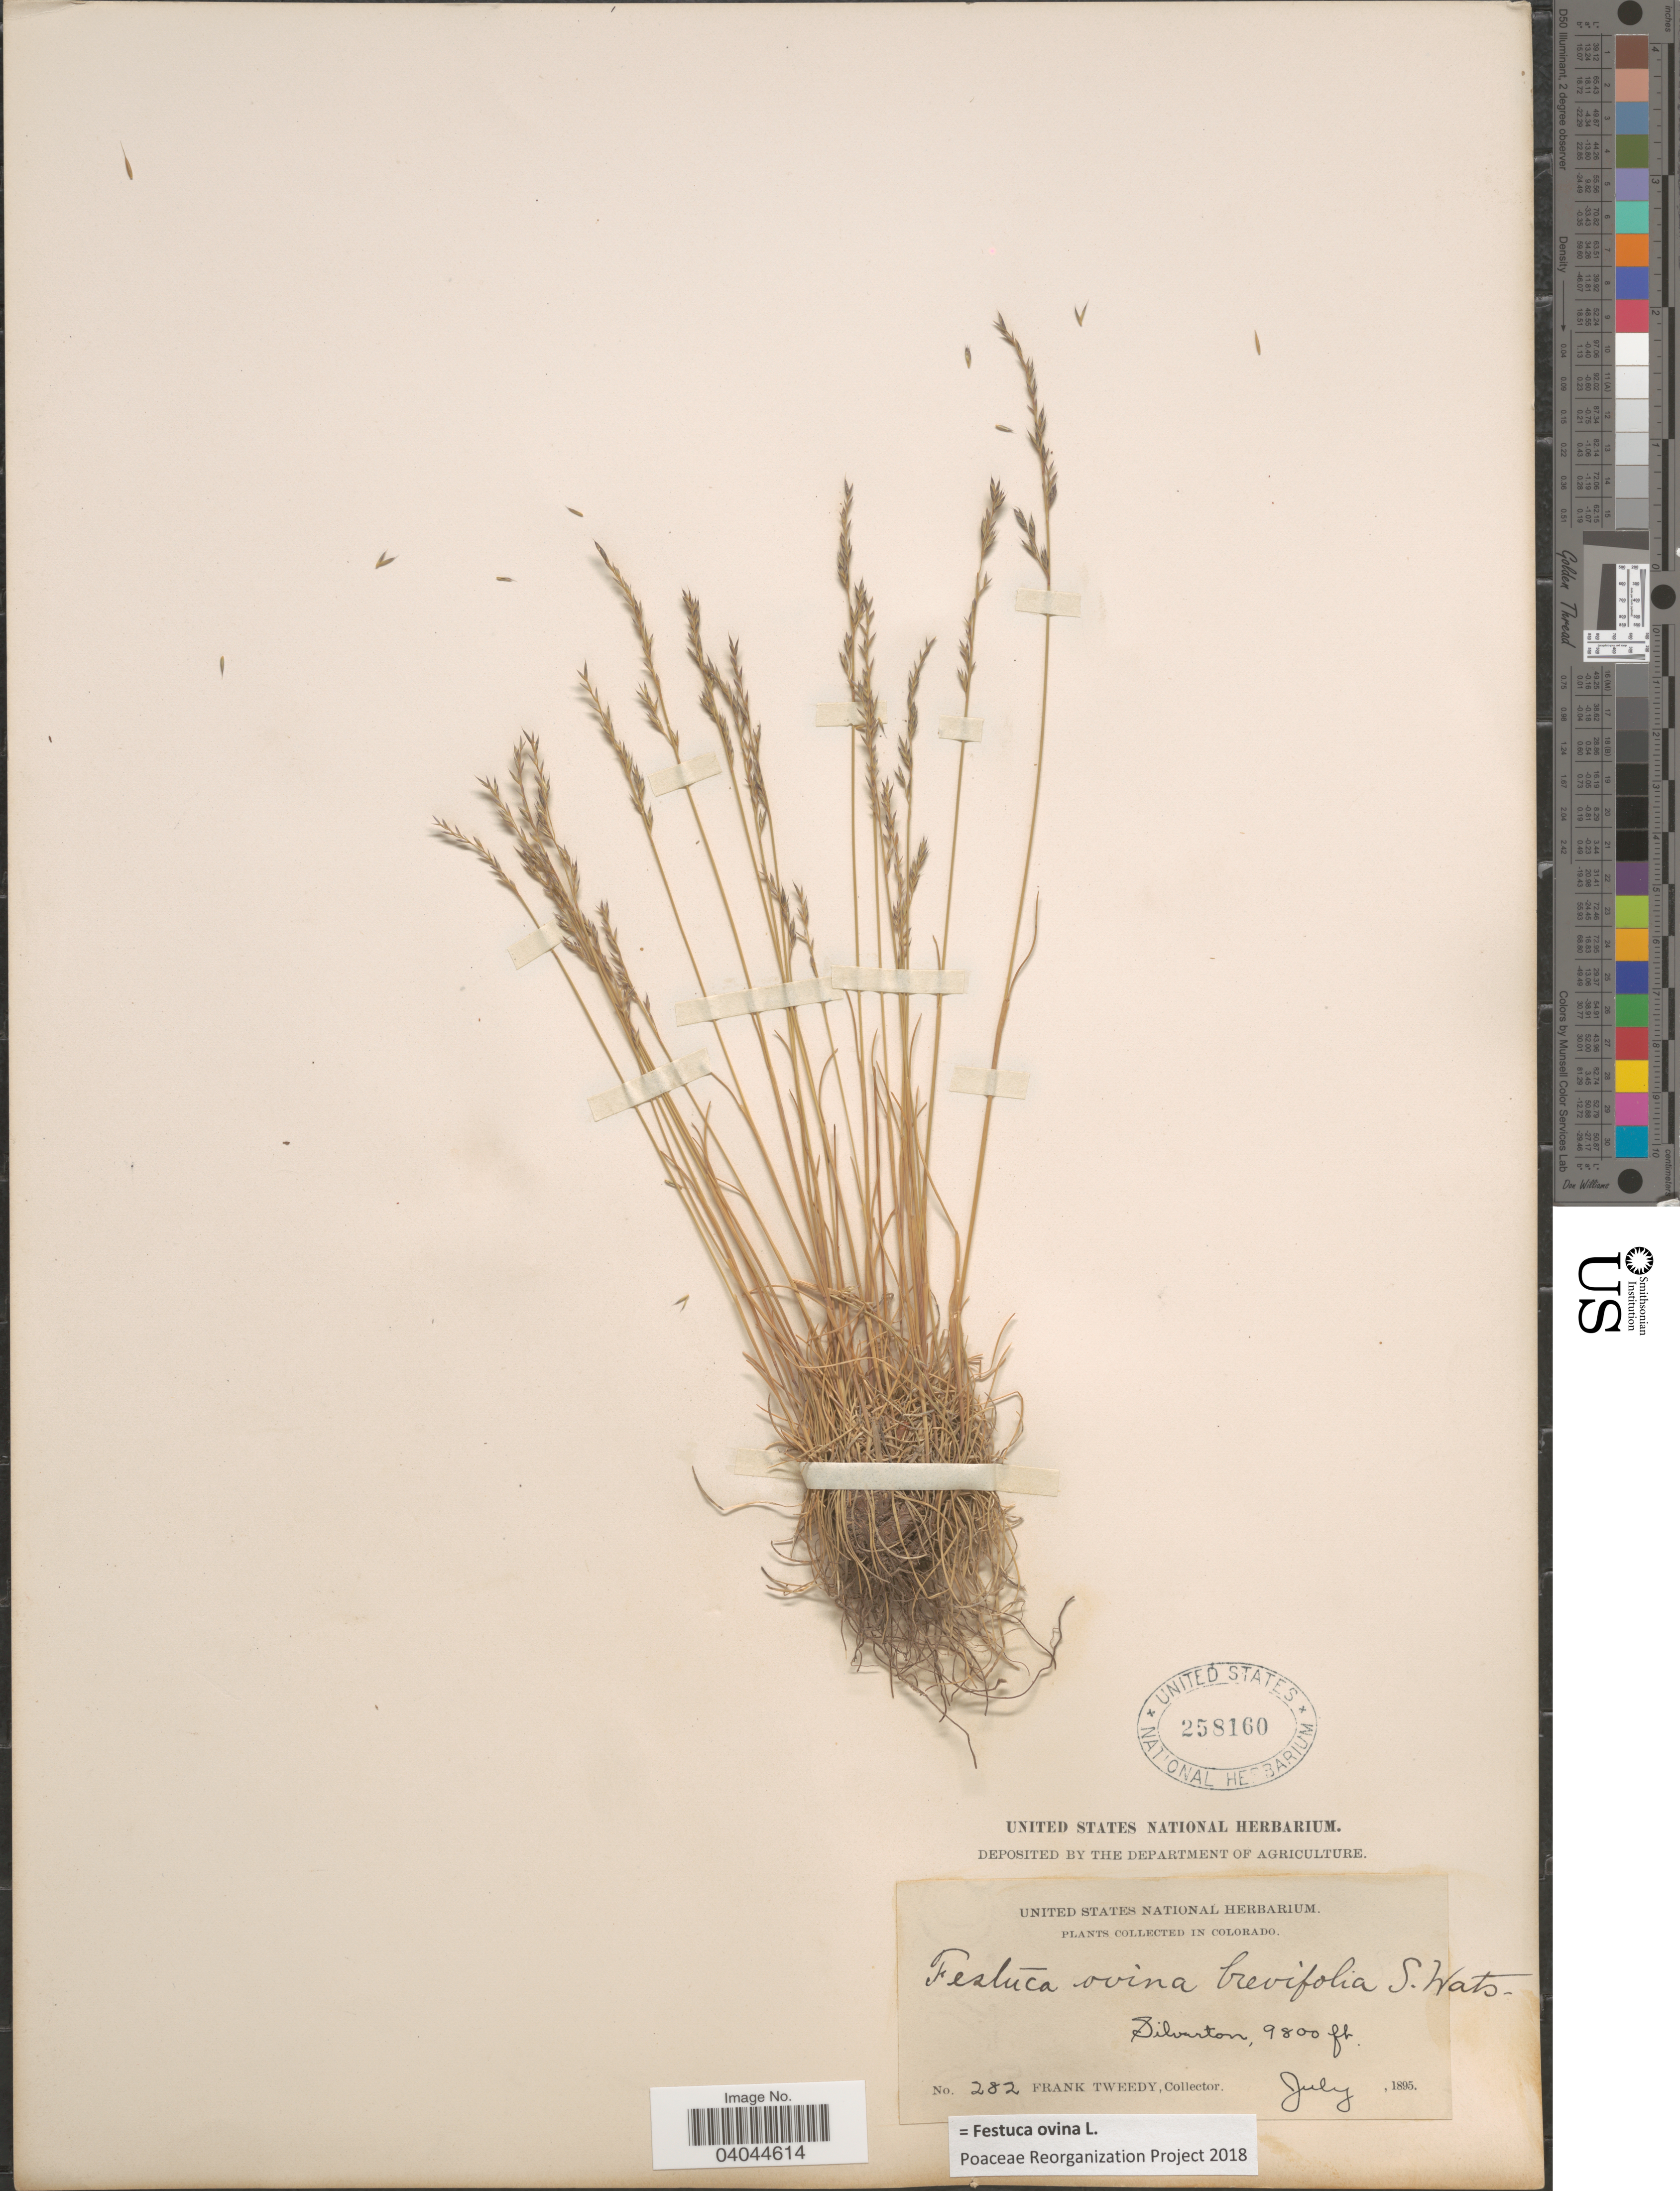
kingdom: Plantae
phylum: Tracheophyta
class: Liliopsida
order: Poales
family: Poaceae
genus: Festuca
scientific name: Festuca ovina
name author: L.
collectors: F. Tweedy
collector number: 282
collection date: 1895-07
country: United States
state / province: Colorado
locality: Silverton.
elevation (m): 2987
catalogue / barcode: US 258160